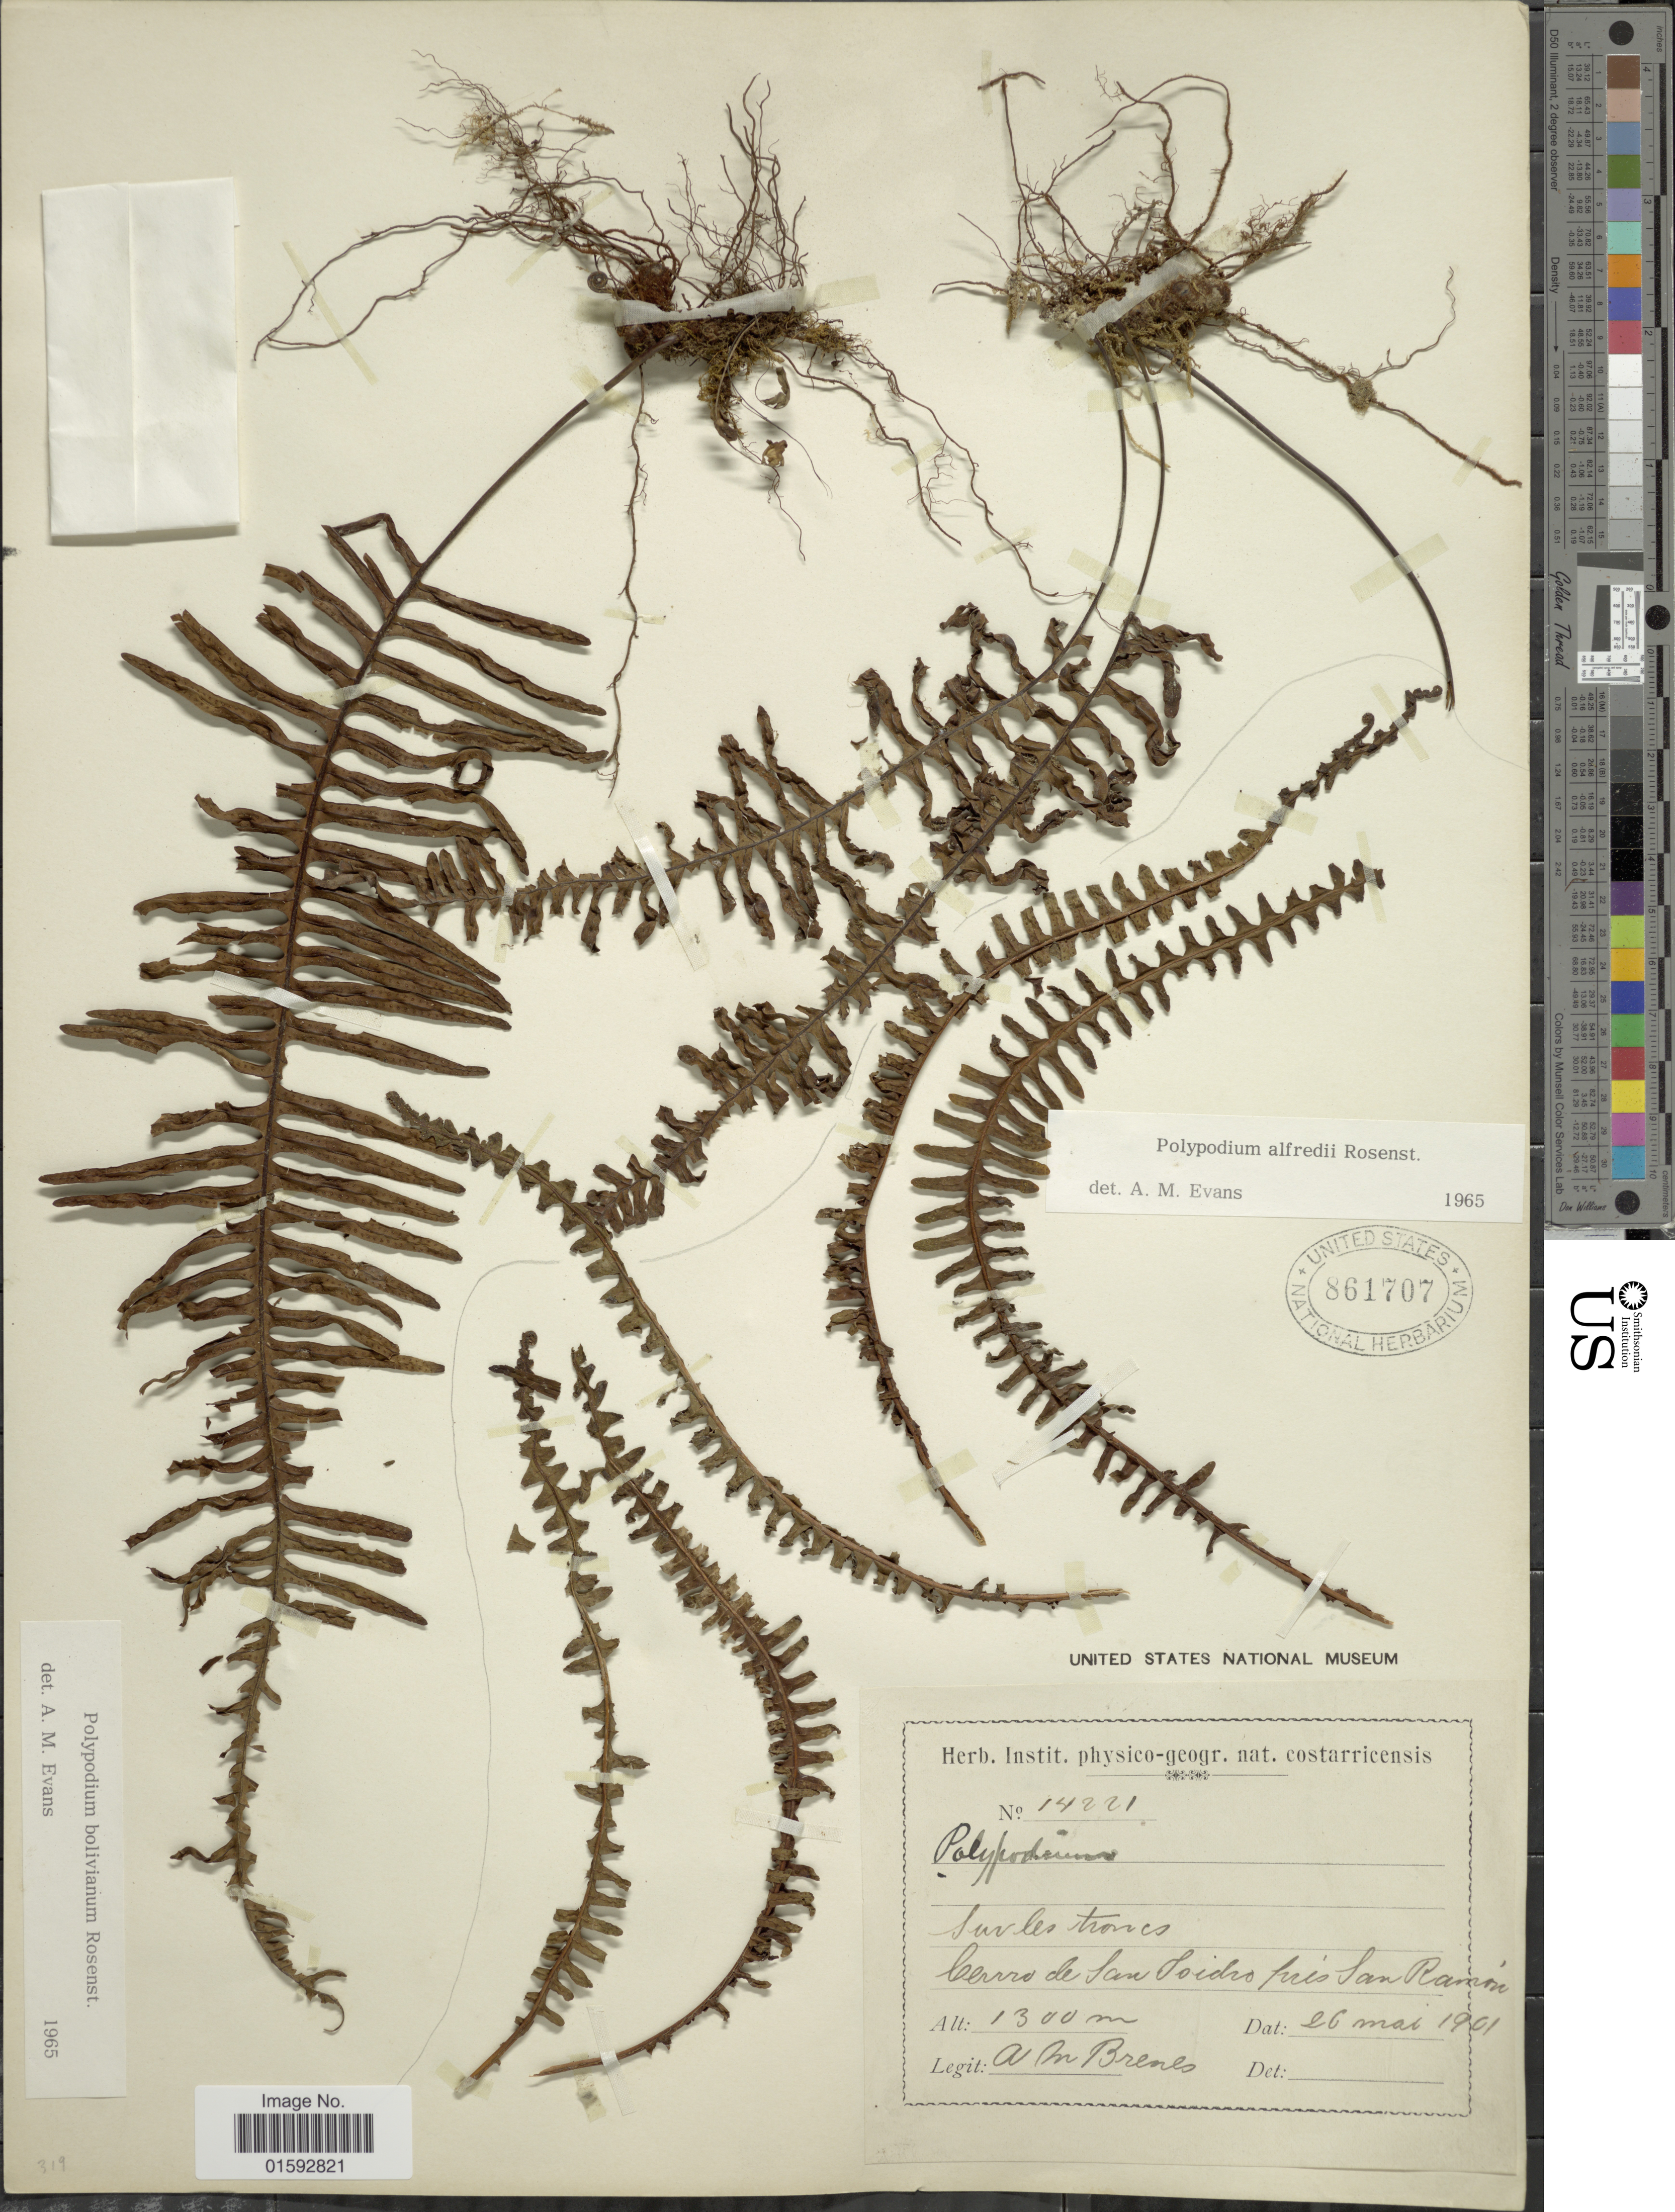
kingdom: Plantae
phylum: Tracheophyta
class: Polypodiopsida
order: Polypodiales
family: Polypodiaceae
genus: Pecluma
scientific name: Pecluma alfredii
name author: (Rosenst.) M.G. Price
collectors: A. Brenes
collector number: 14221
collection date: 1901-05-26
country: Costa Rica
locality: Sur les troncs, Cerro de San Isidro près San Ramón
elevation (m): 1300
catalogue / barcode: US 861707